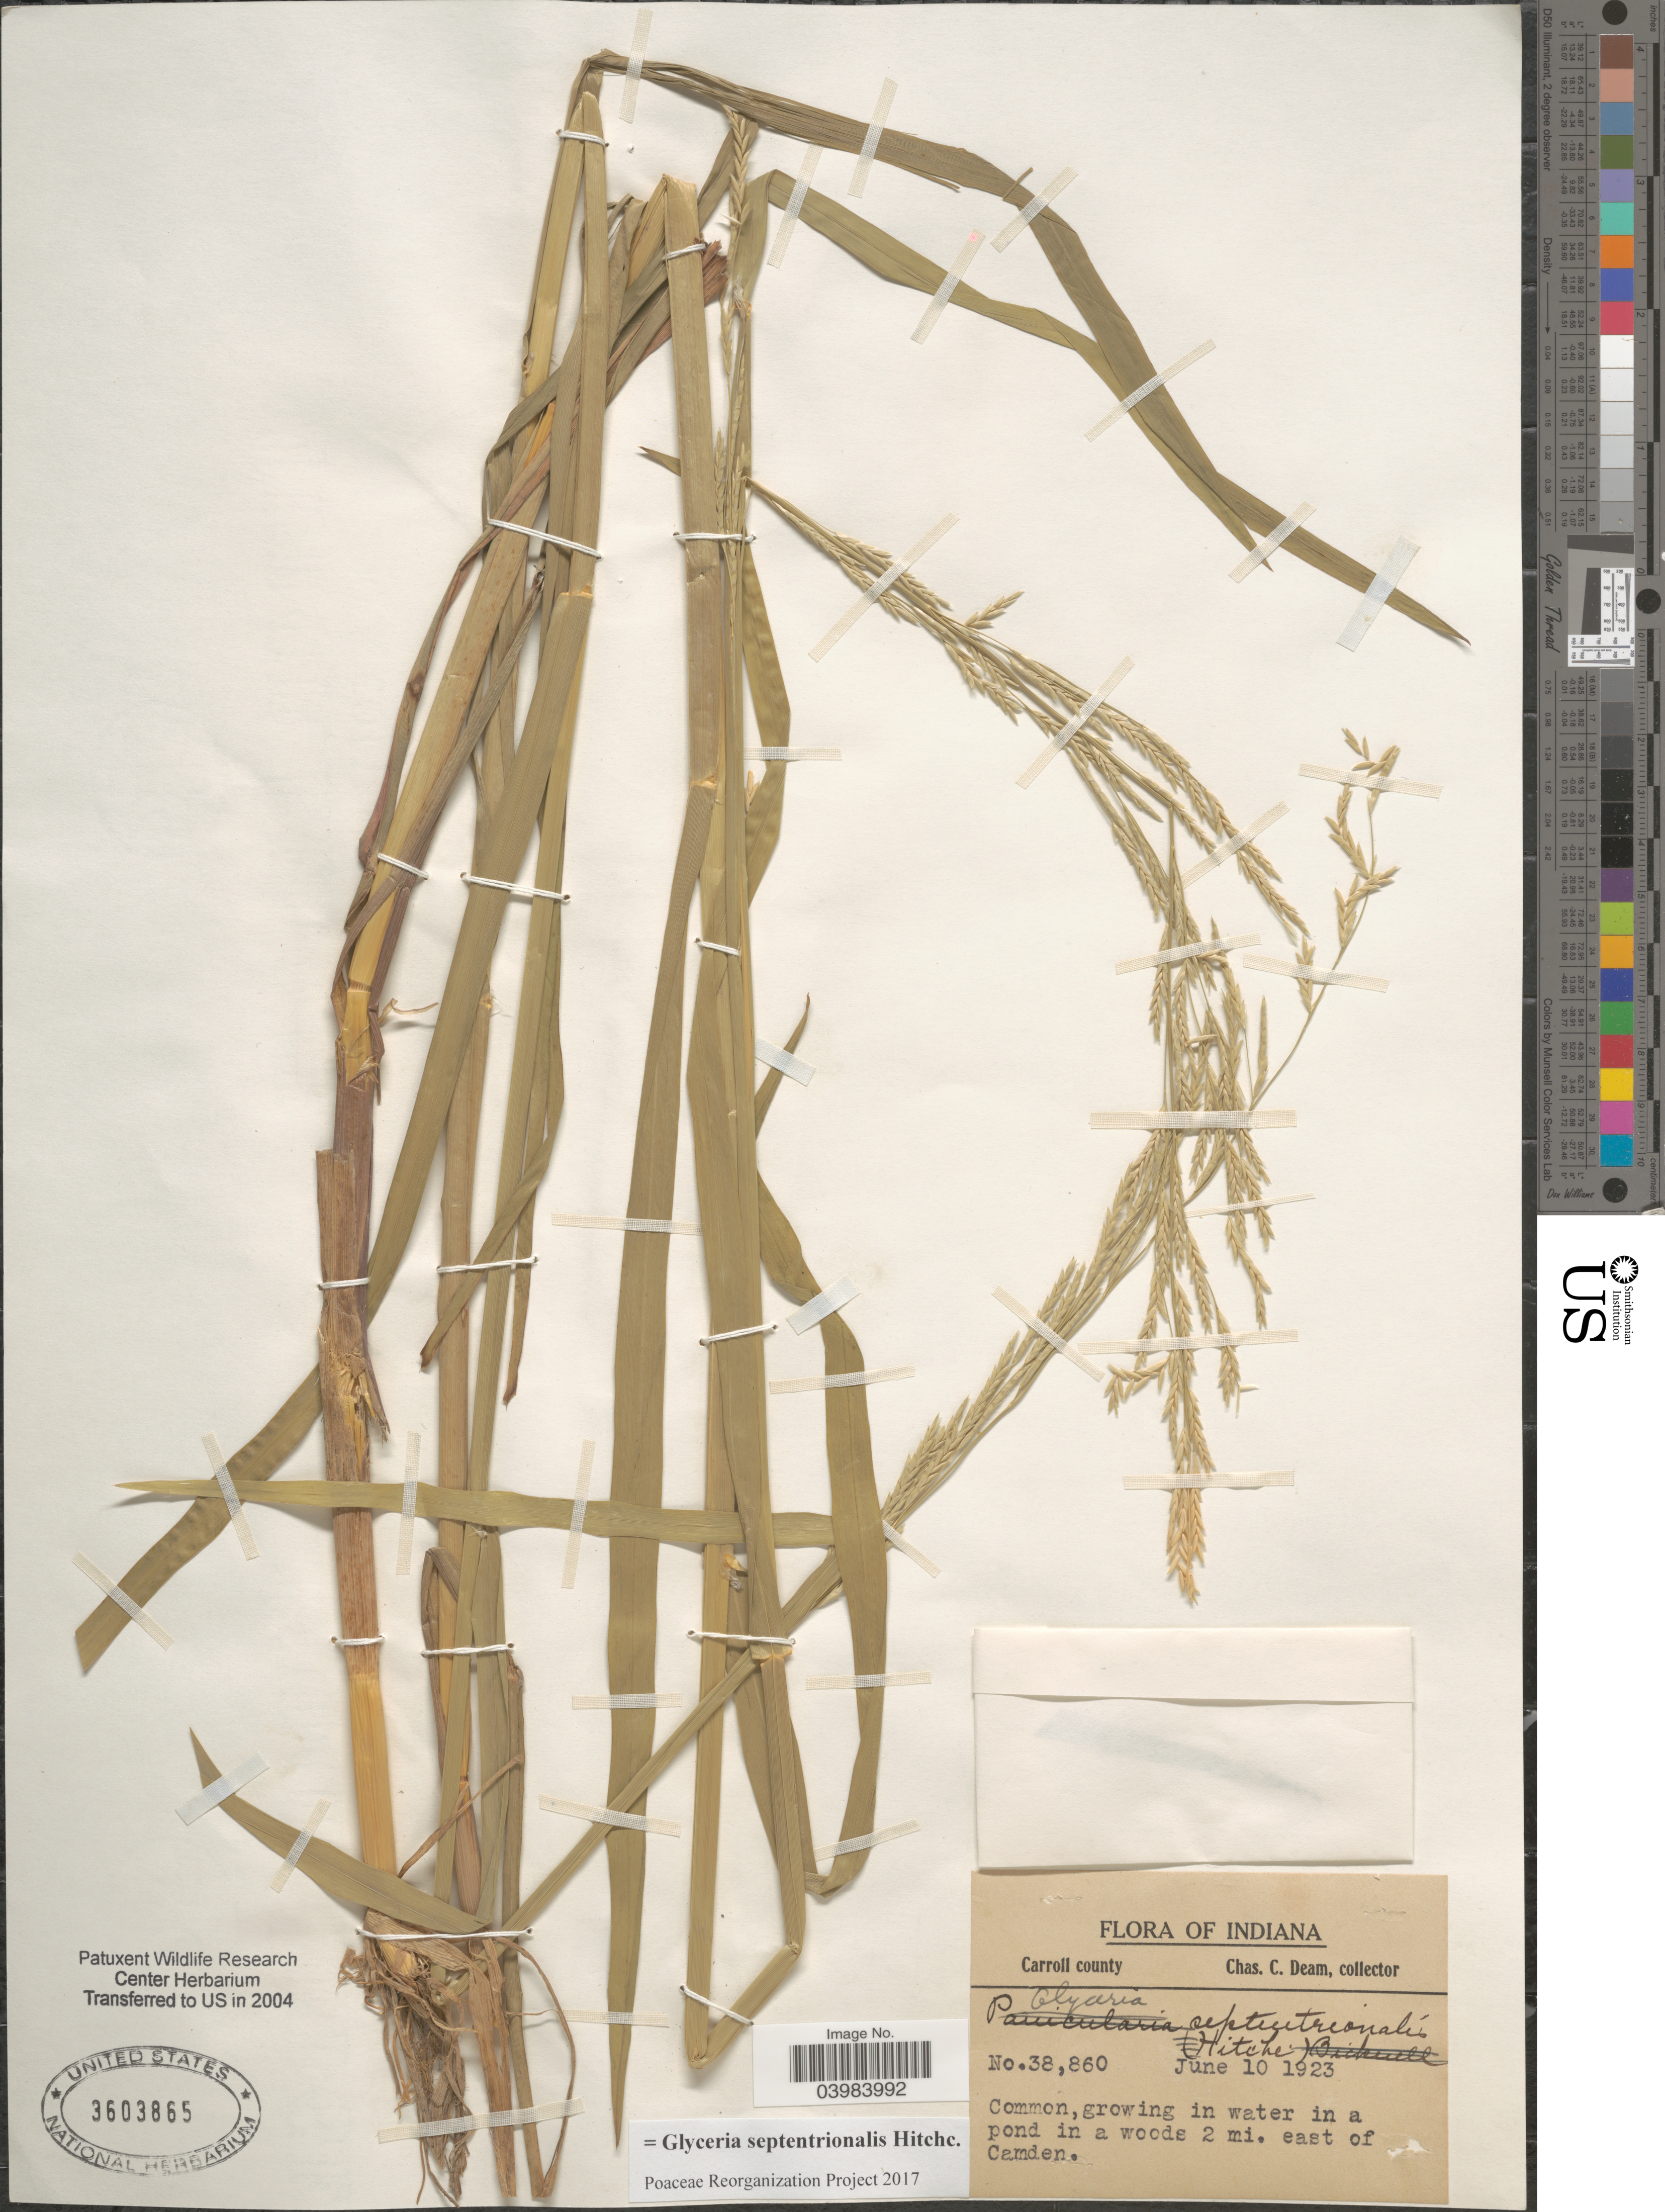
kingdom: Plantae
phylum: Tracheophyta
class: Liliopsida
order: Poales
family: Poaceae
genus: Glyceria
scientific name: Glyceria septentrionalis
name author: Hitchc.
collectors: C. C. Deam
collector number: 38860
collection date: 1923-06-10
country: United States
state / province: Indiana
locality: Carroll county. Growing in water in a pond in a woods 2 mi. east of Camden.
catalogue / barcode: US 3603865